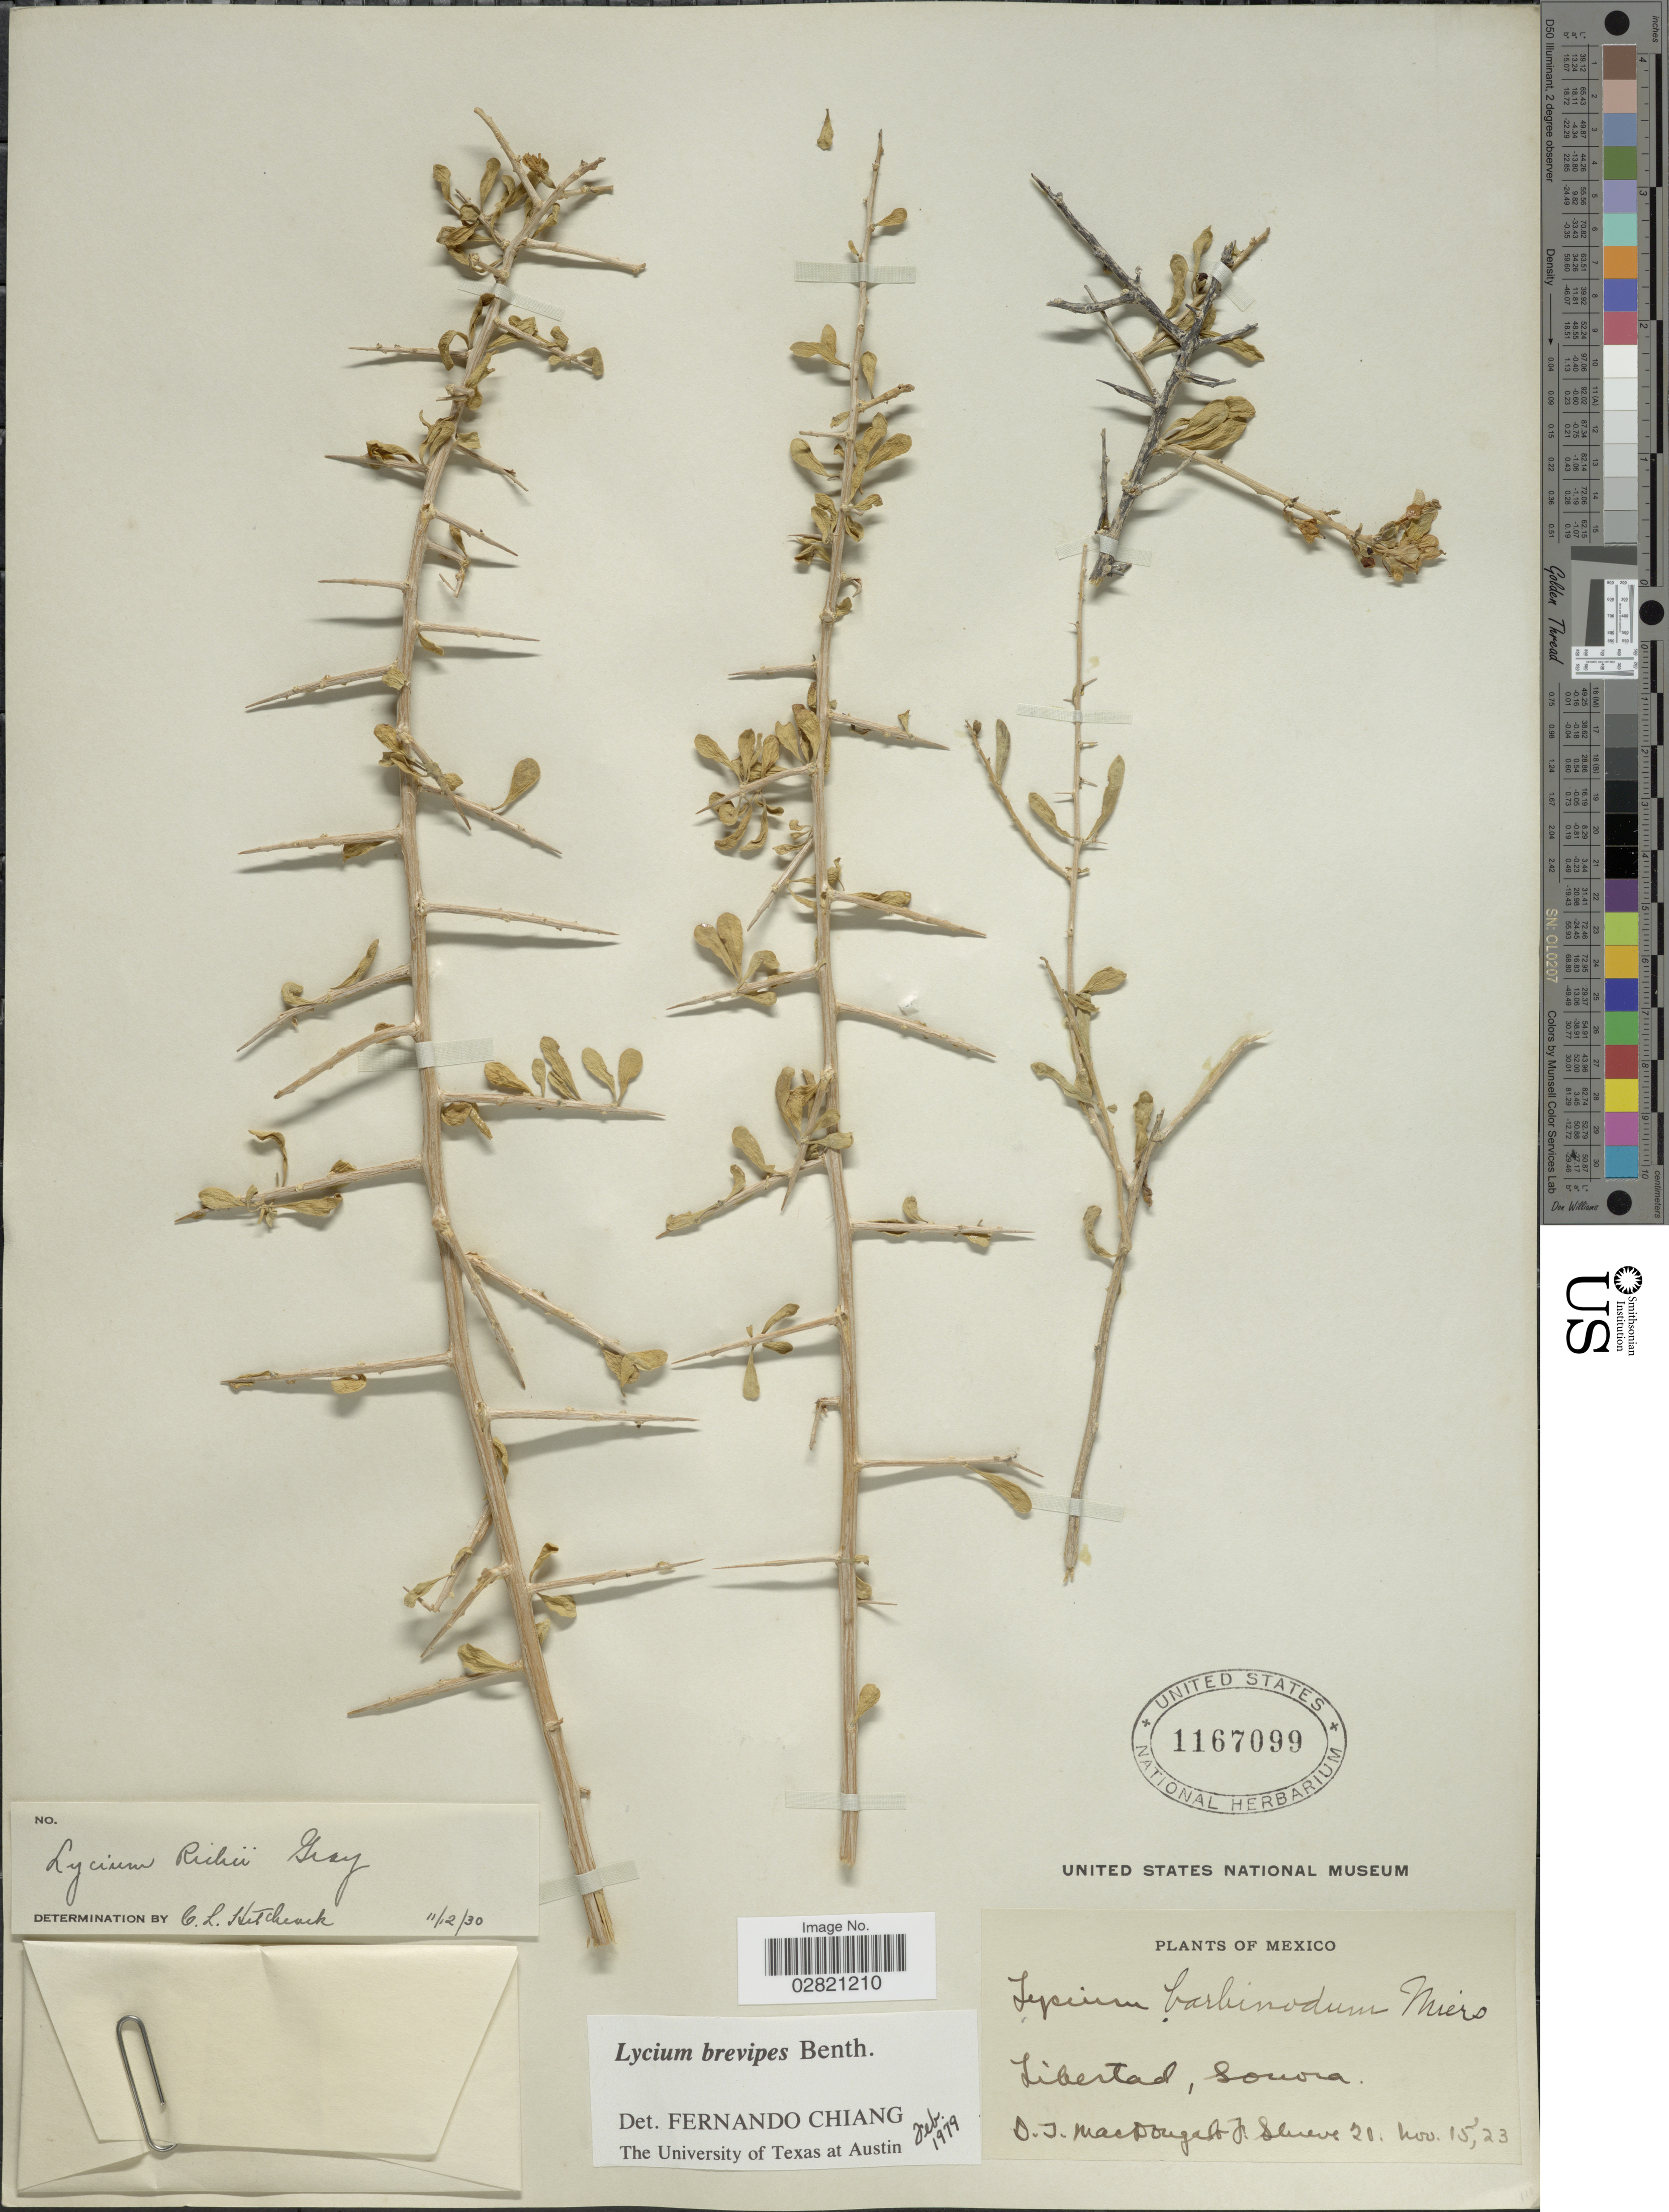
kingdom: Plantae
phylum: Tracheophyta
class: Magnoliopsida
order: Solanales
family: Solanaceae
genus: Lycium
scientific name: Lycium brevipes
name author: Benth.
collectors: D. T. MacDougal & F. Shreve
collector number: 21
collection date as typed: Transcribed d/m/y: 15/11/23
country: Mexico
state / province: Sonora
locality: Libertad.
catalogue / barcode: US 1167099